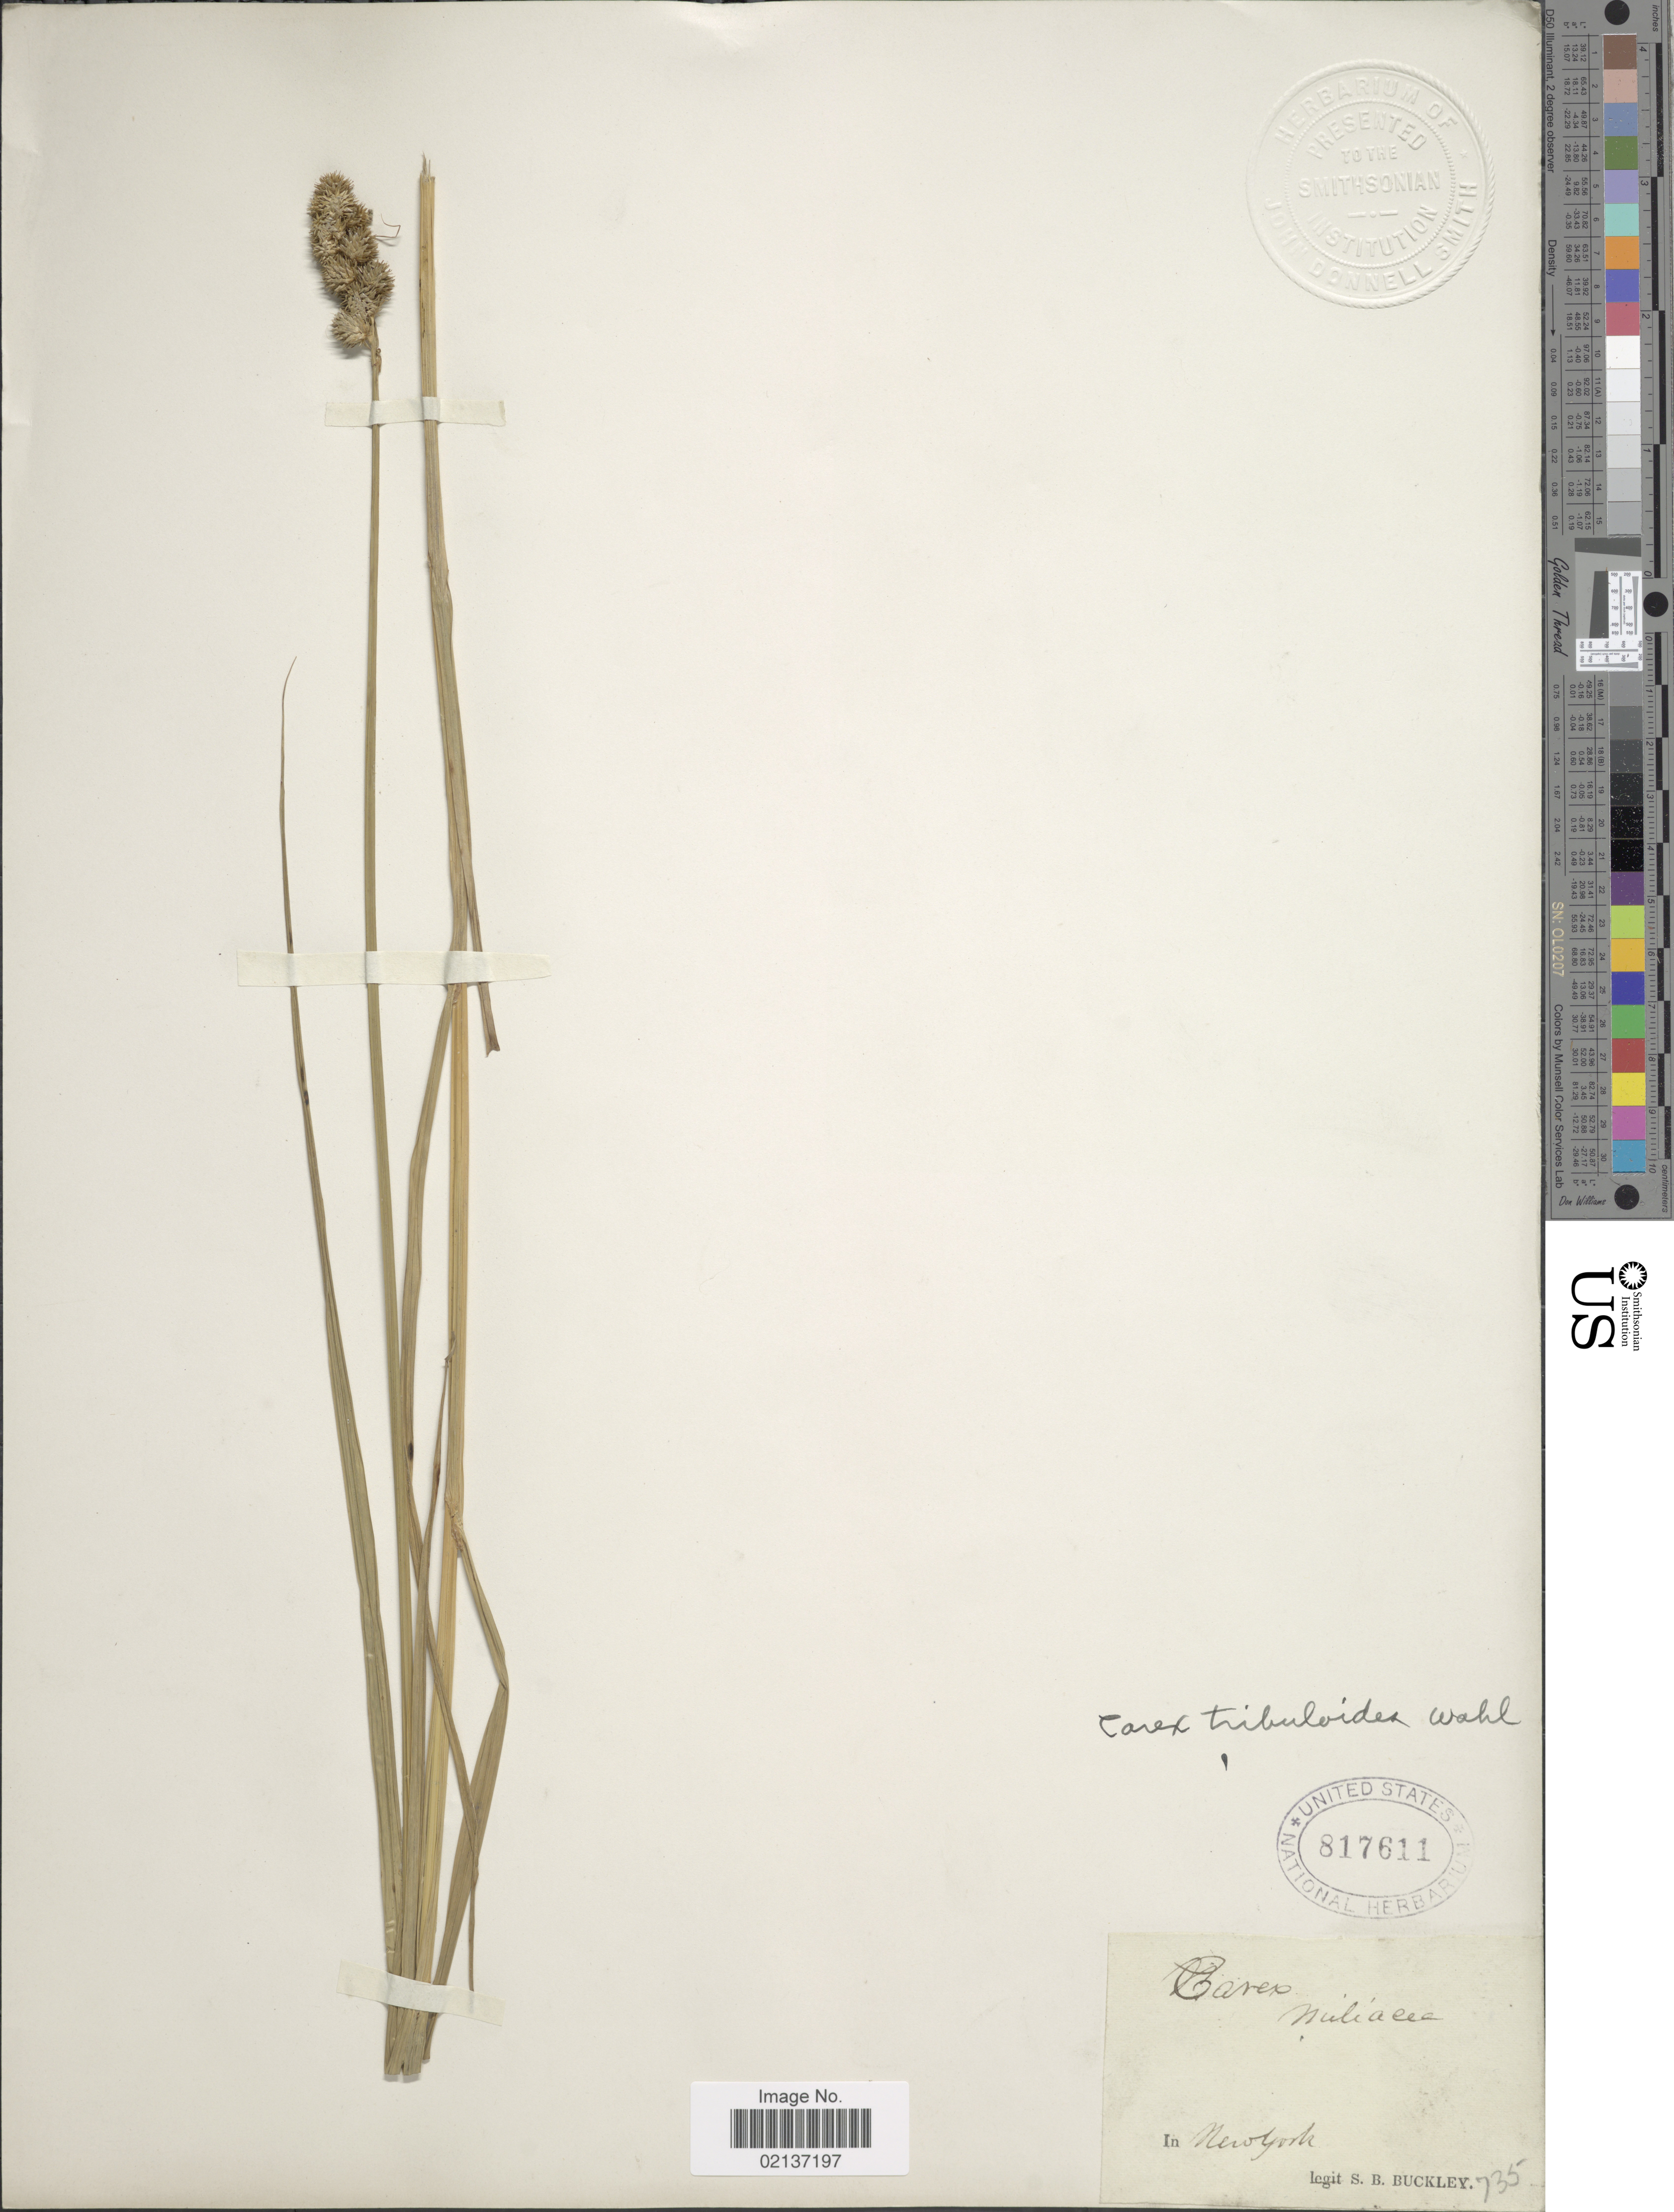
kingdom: Plantae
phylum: Tracheophyta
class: Liliopsida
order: Poales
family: Cyperaceae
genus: Carex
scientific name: Carex tribuloides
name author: Wahlenb.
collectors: S. B. Buckley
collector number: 735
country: United States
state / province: New York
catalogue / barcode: US 817611